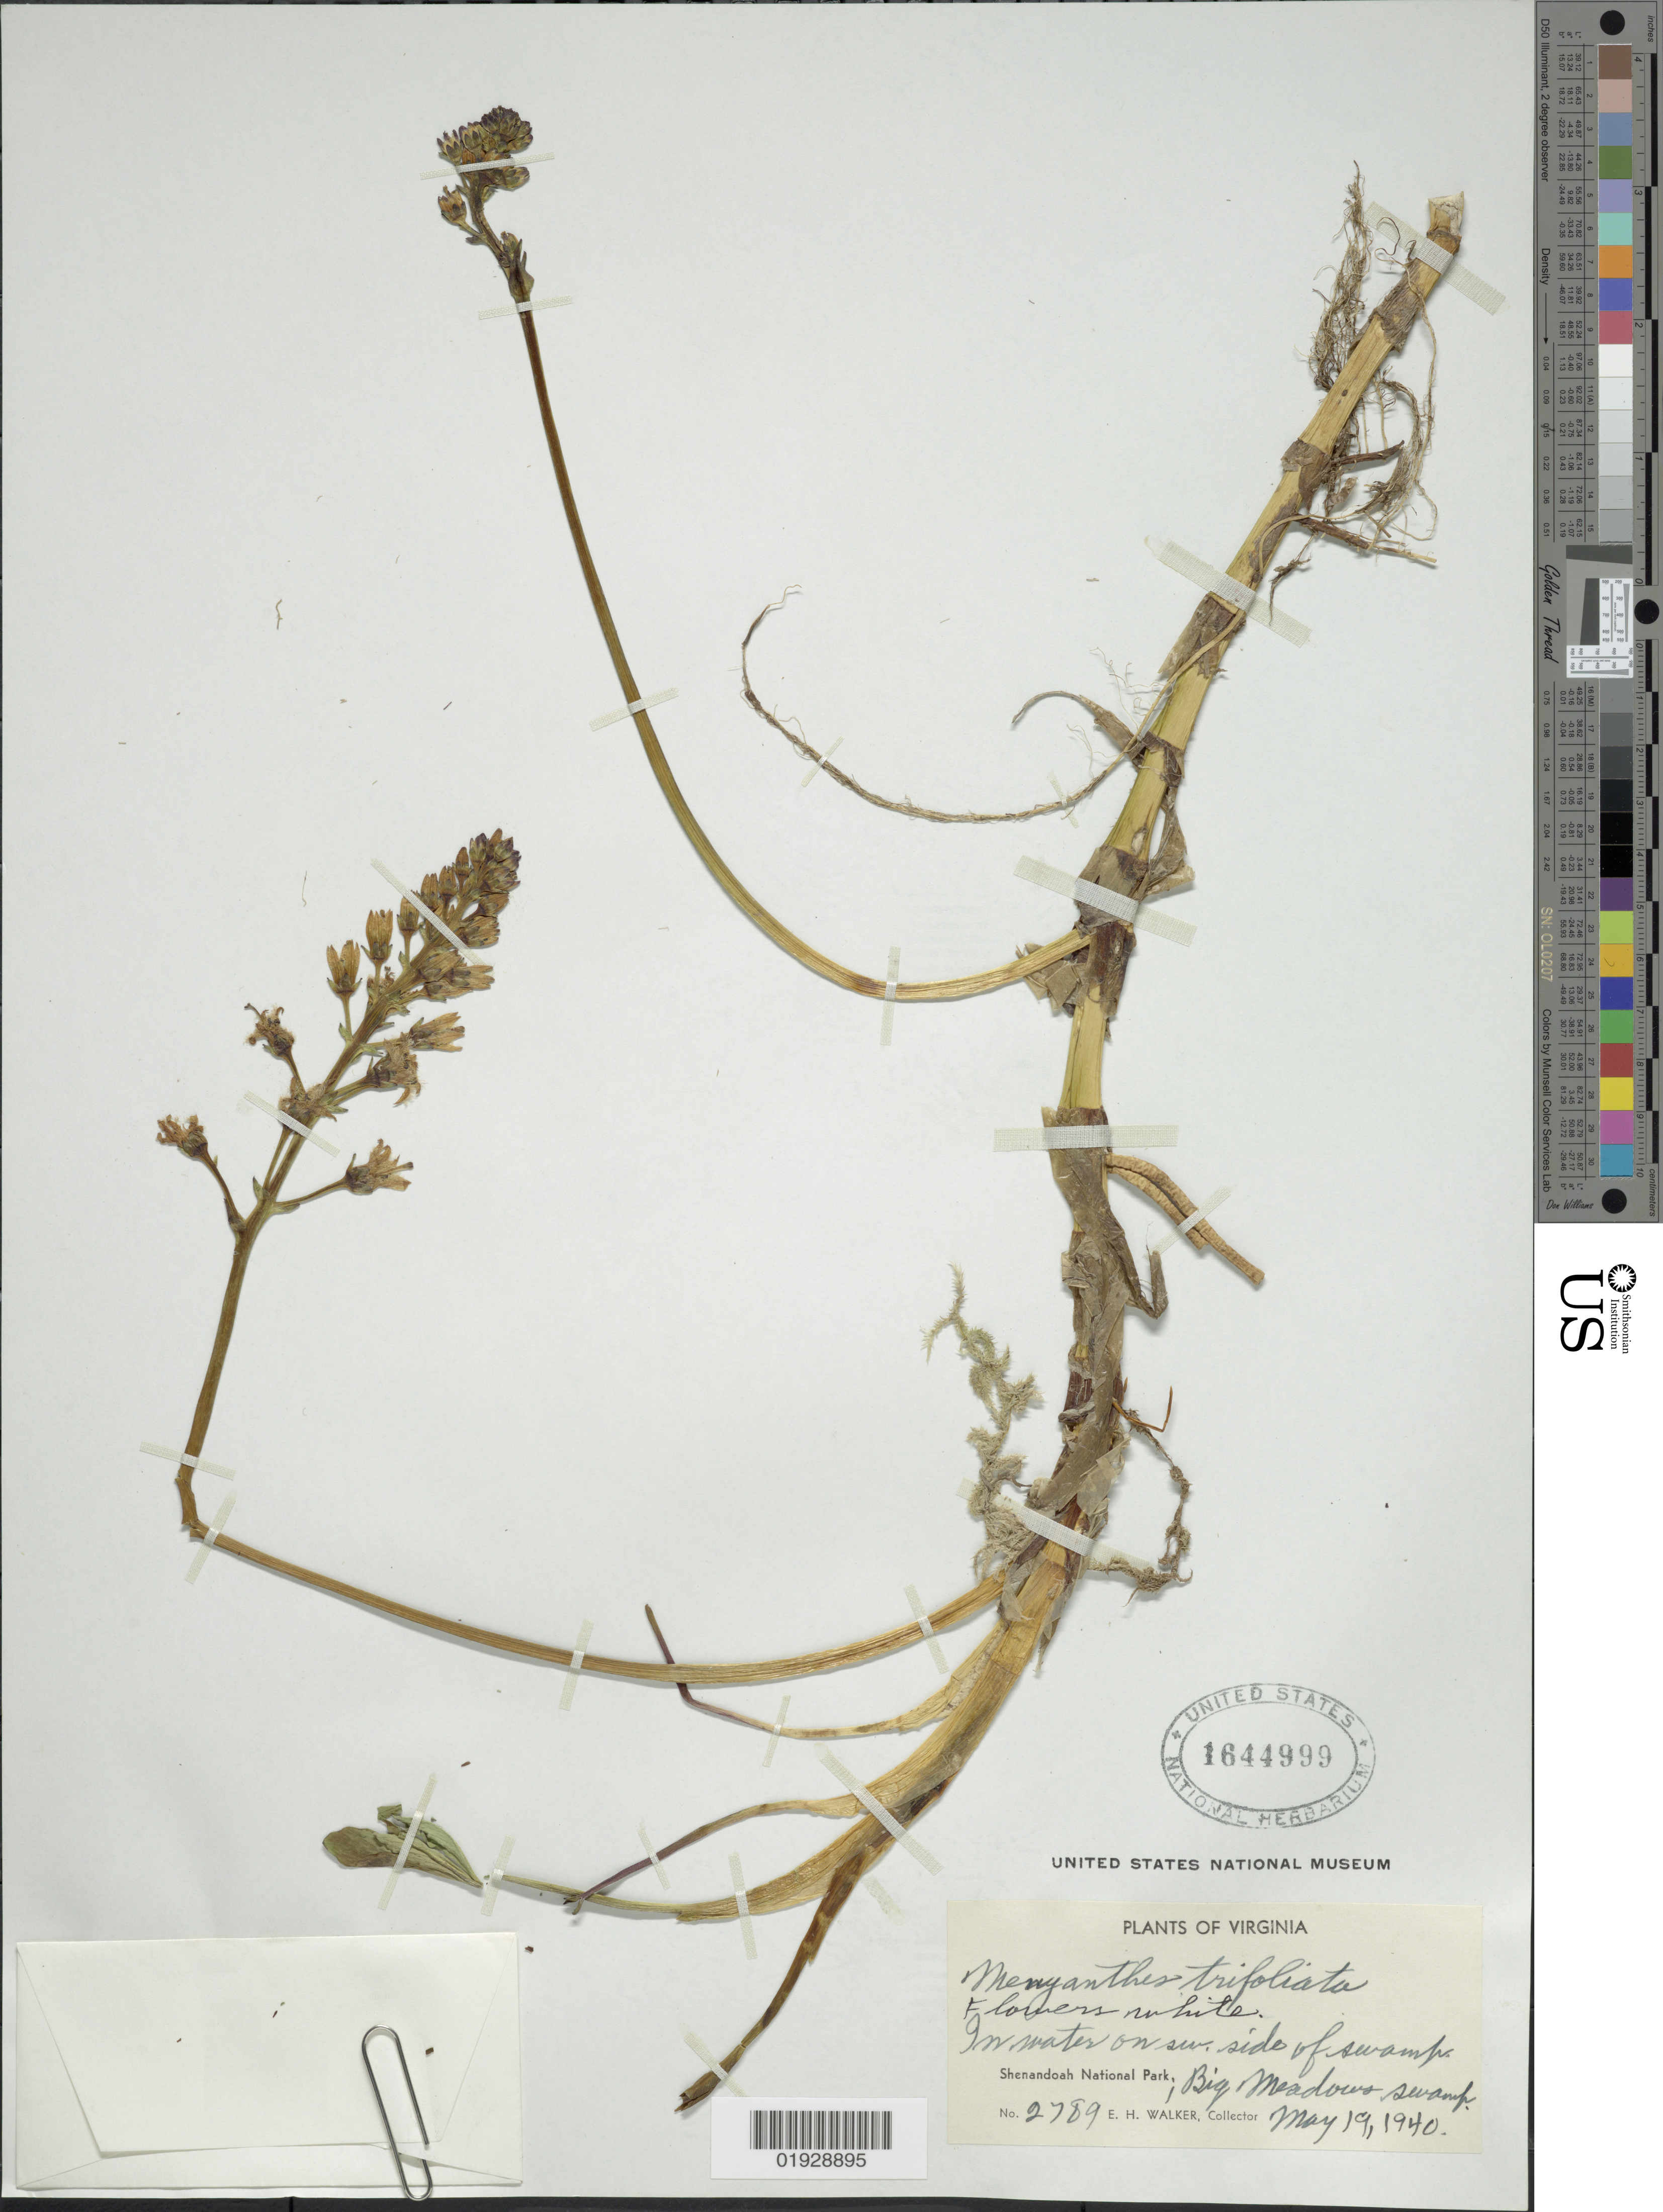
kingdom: Plantae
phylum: Tracheophyta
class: Magnoliopsida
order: Asterales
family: Menyanthaceae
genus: Menyanthes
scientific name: Menyanthes trifoliata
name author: L.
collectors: E. H. Walker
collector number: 2789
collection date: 1940-05-19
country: United States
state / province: Virginia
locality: Shenandoah National Park ; Big Meadows swamp.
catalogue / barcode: US 1644999